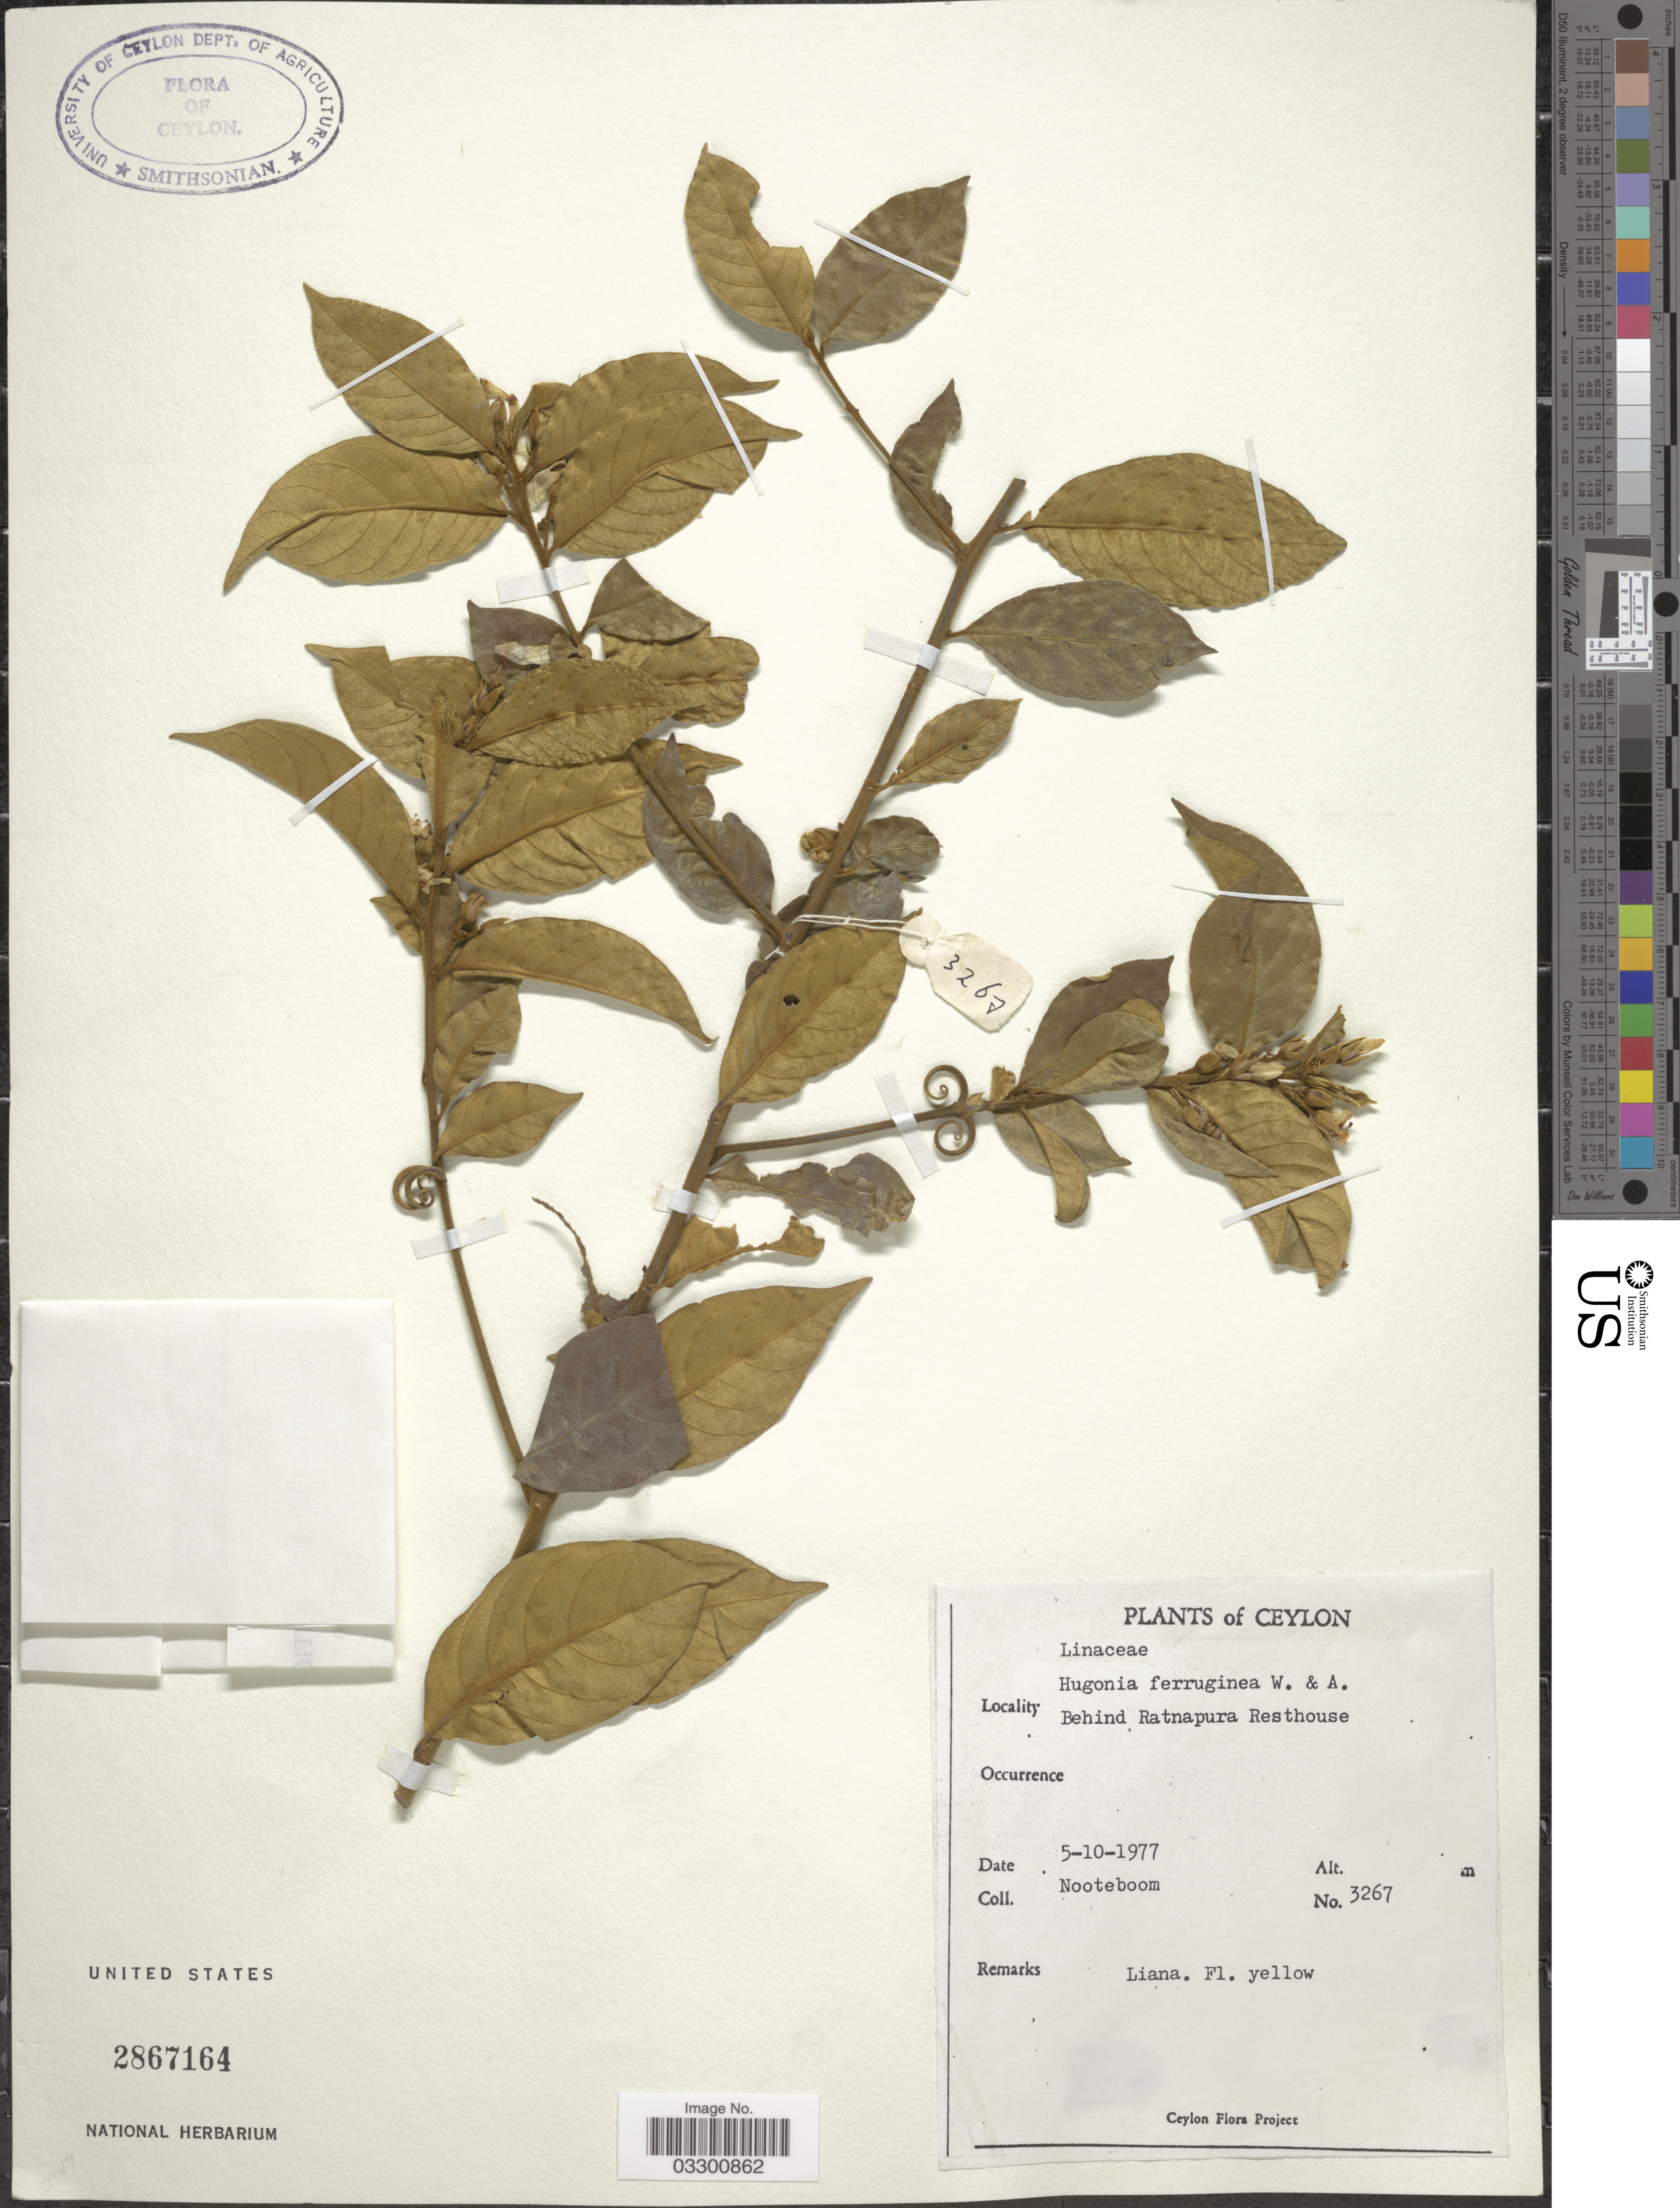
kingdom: Plantae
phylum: Tracheophyta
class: Magnoliopsida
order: Malpighiales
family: Linaceae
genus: Hugonia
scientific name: Hugonia ferruginea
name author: Wight & Arn.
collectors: Nooteboom, --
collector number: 3267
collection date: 1977-10-05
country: Sri Lanka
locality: Ceylon, Behind Ratnapura Resthouse.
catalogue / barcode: US 2867164